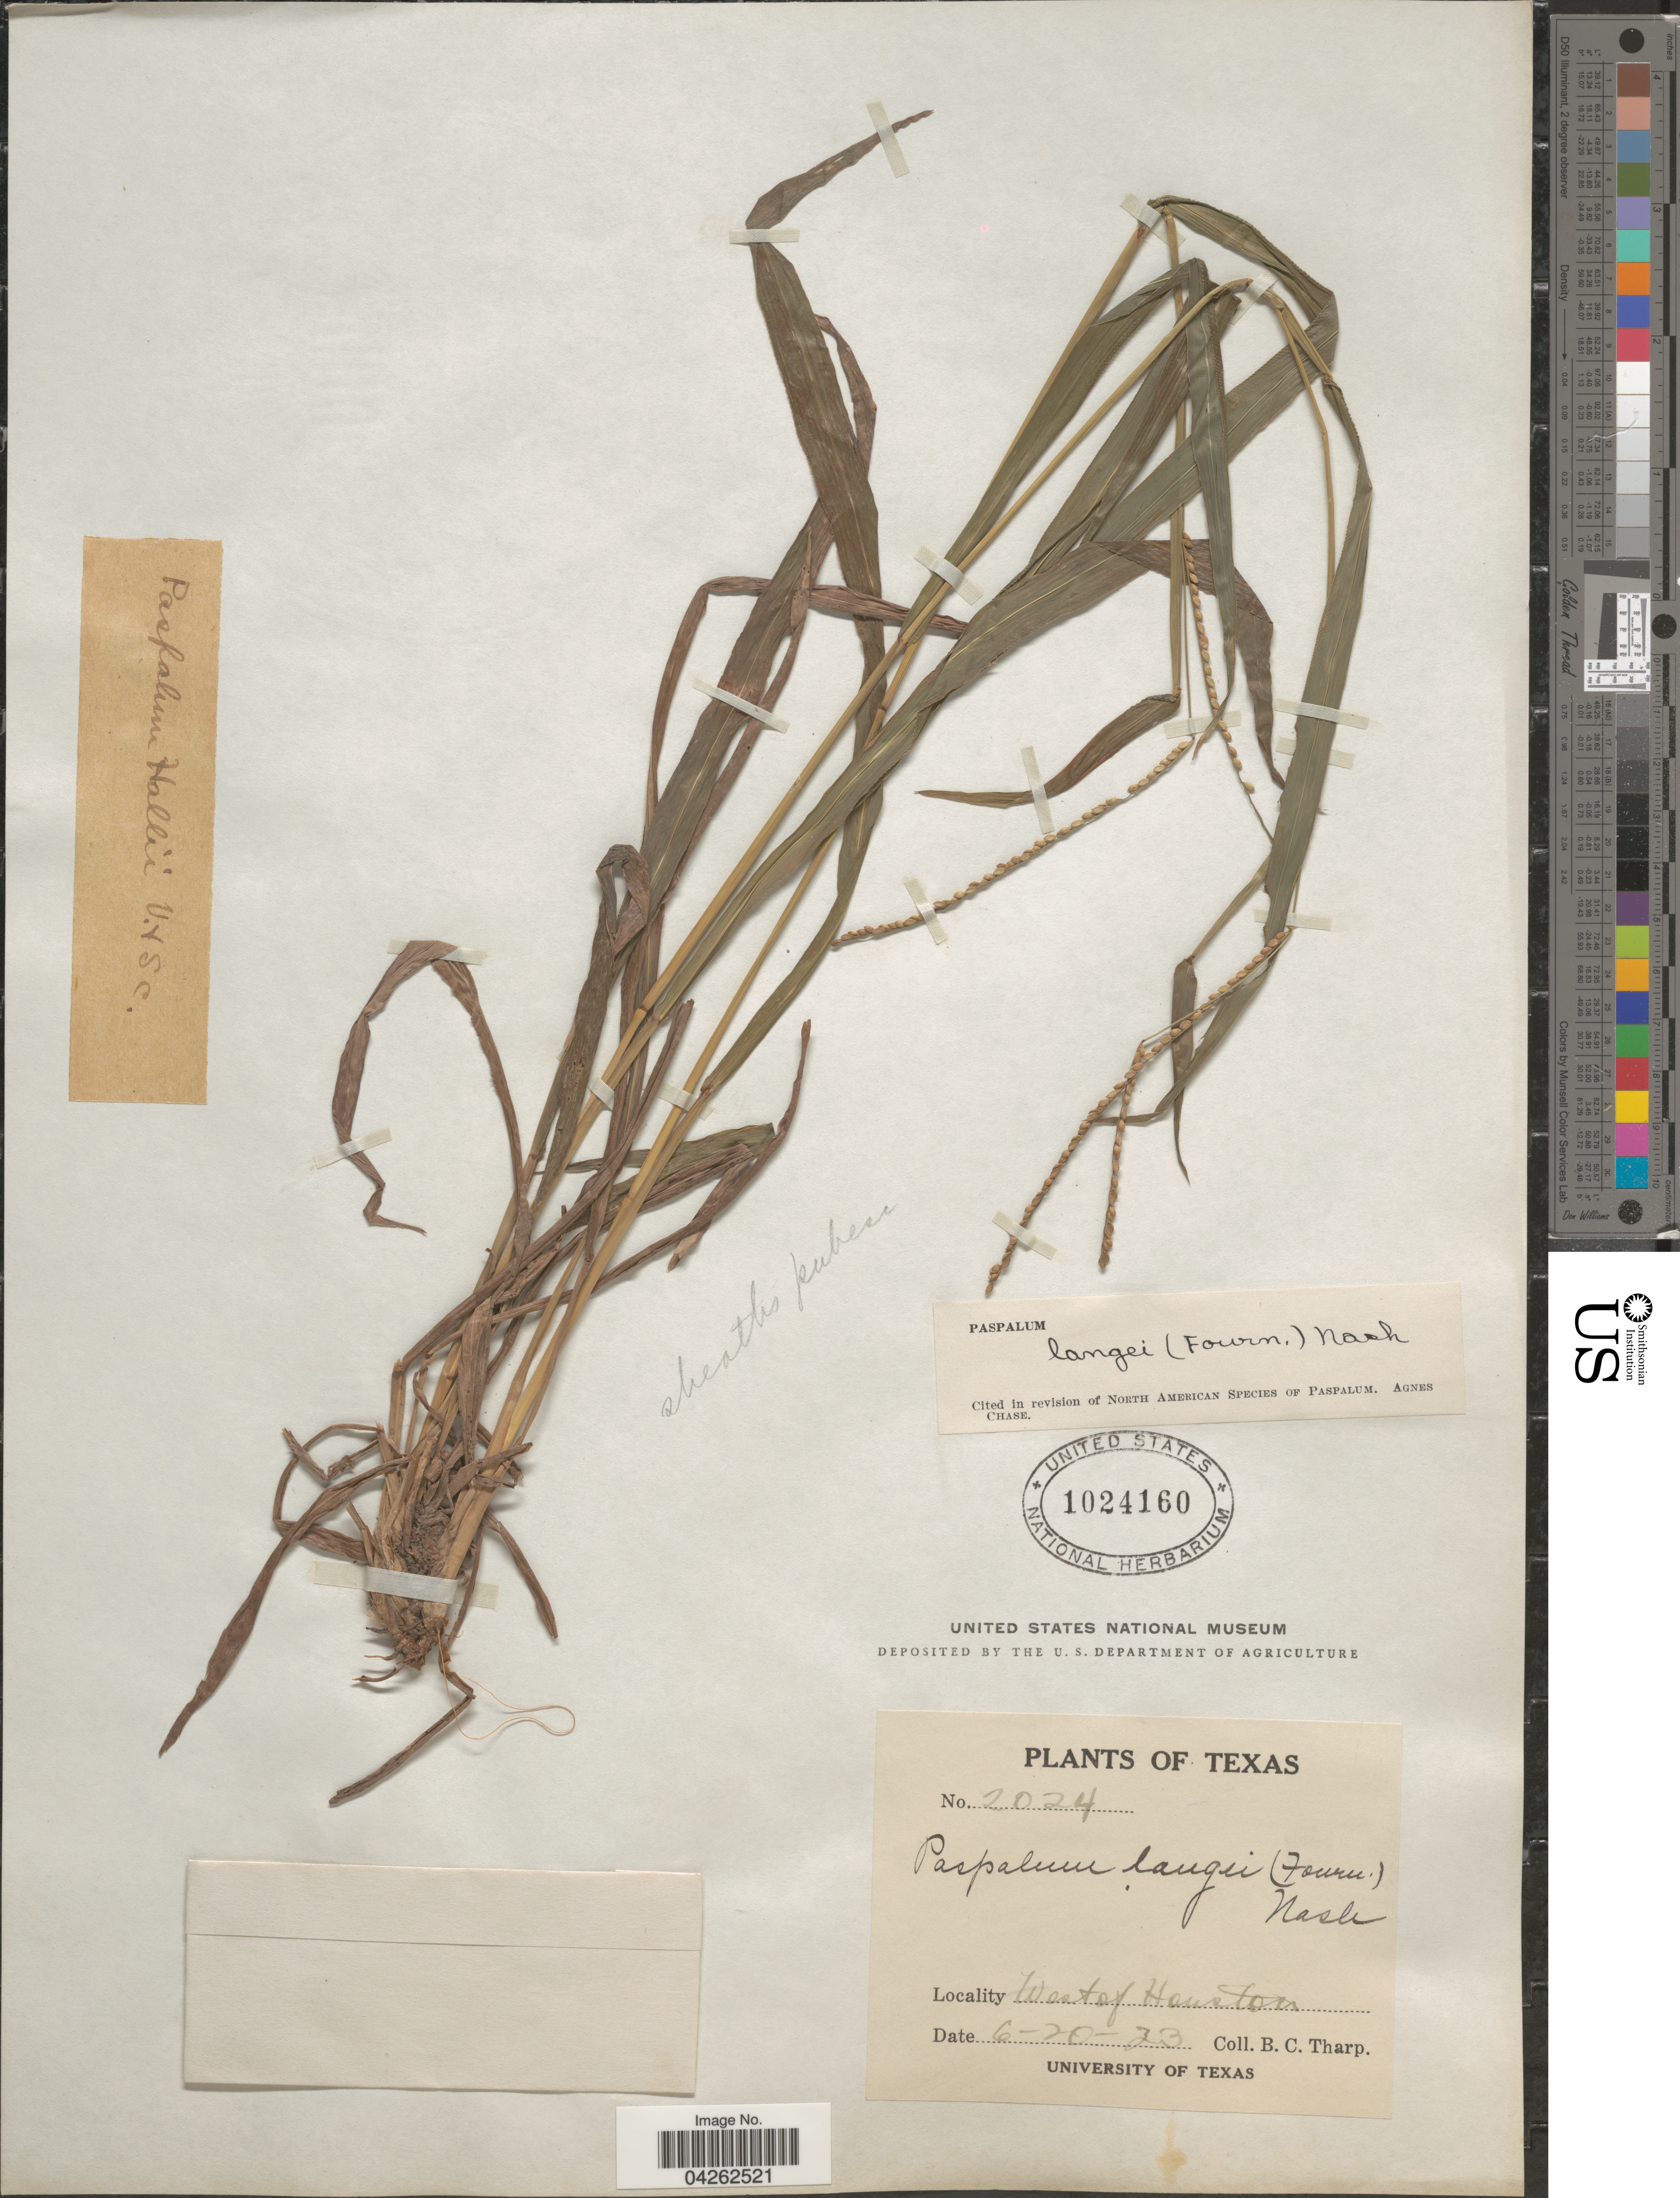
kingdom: Plantae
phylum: Tracheophyta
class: Liliopsida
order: Poales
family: Poaceae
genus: Paspalum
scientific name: Paspalum langei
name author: (E. Fourn.) Nash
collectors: B. C. Tharp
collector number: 2024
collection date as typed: Transcribed d/m/y: 20/6/23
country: United States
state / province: Texas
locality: West of Houston.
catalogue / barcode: US 1024160